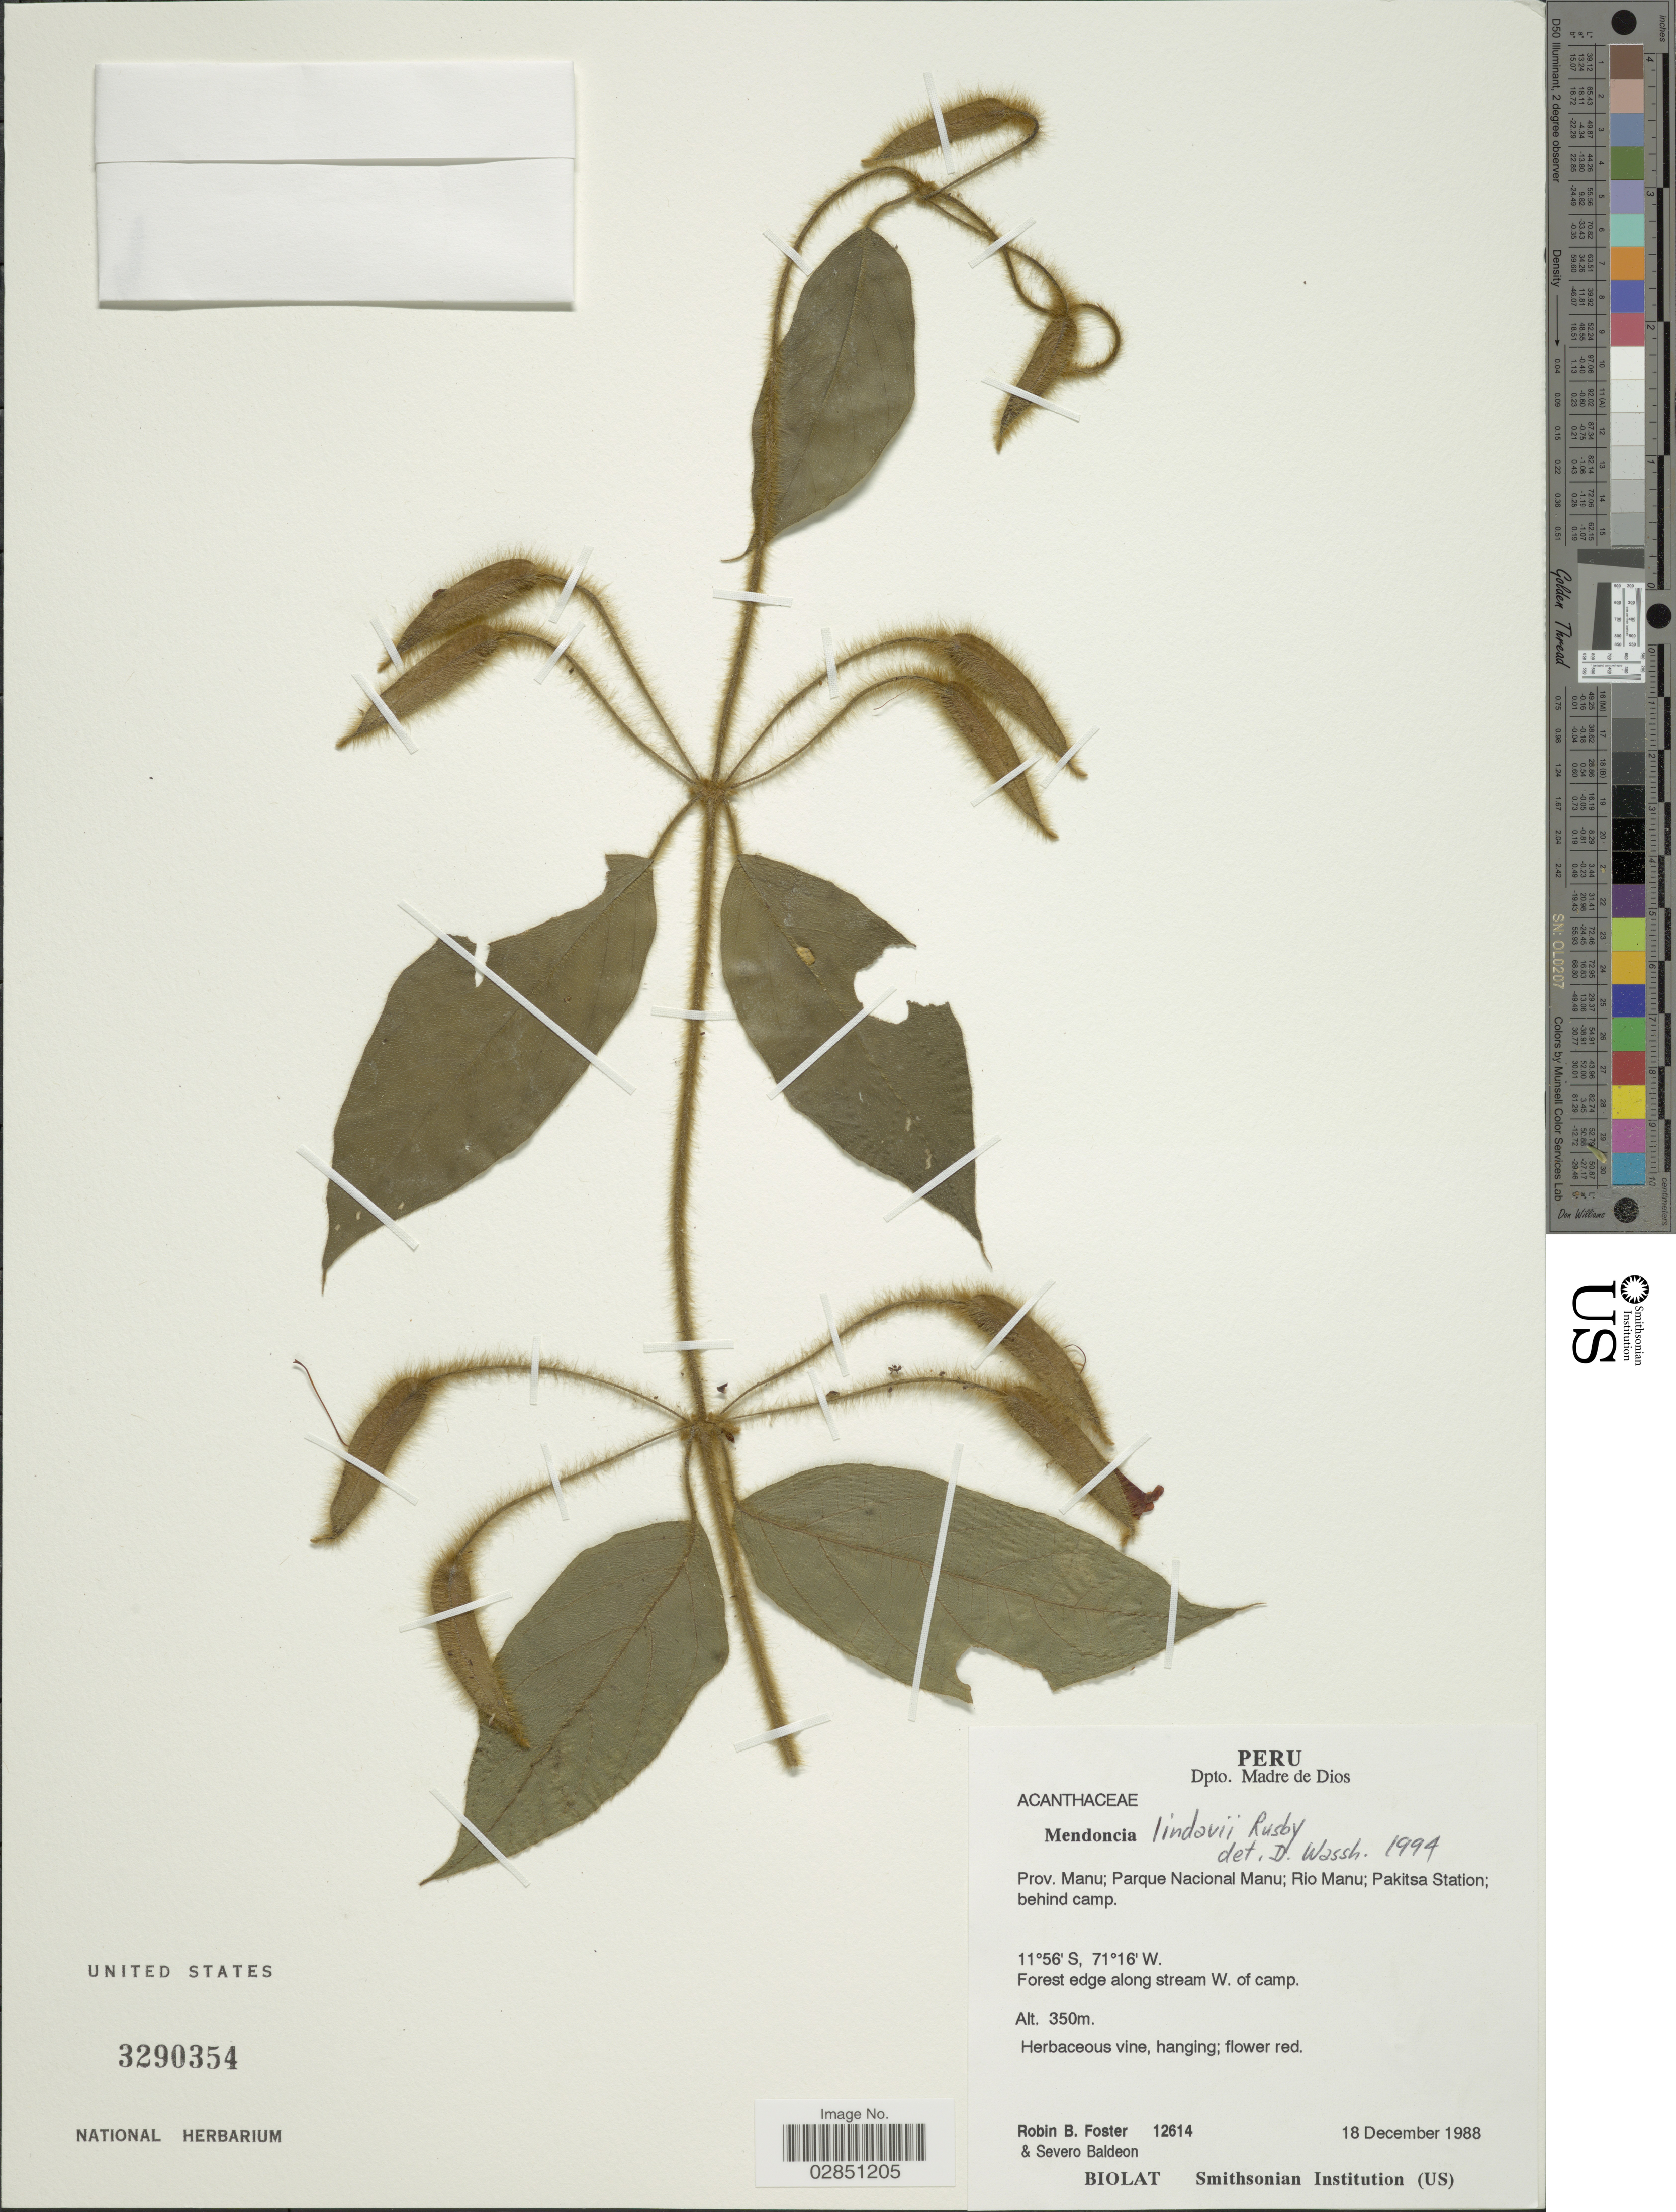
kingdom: Plantae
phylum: Tracheophyta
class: Magnoliopsida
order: Lamiales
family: Acanthaceae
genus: Mendoncia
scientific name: Mendoncia lindavii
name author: Rusby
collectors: R. B. Foster & S. Baldeon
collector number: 12614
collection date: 1988-12-18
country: Peru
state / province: Madre de Dios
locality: Dpto. Madre de Dios. Prov. Manu; Parque Nacional Manu; Rio Manu; Pakitsa Station; behind camp.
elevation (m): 350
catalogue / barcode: US 3290354